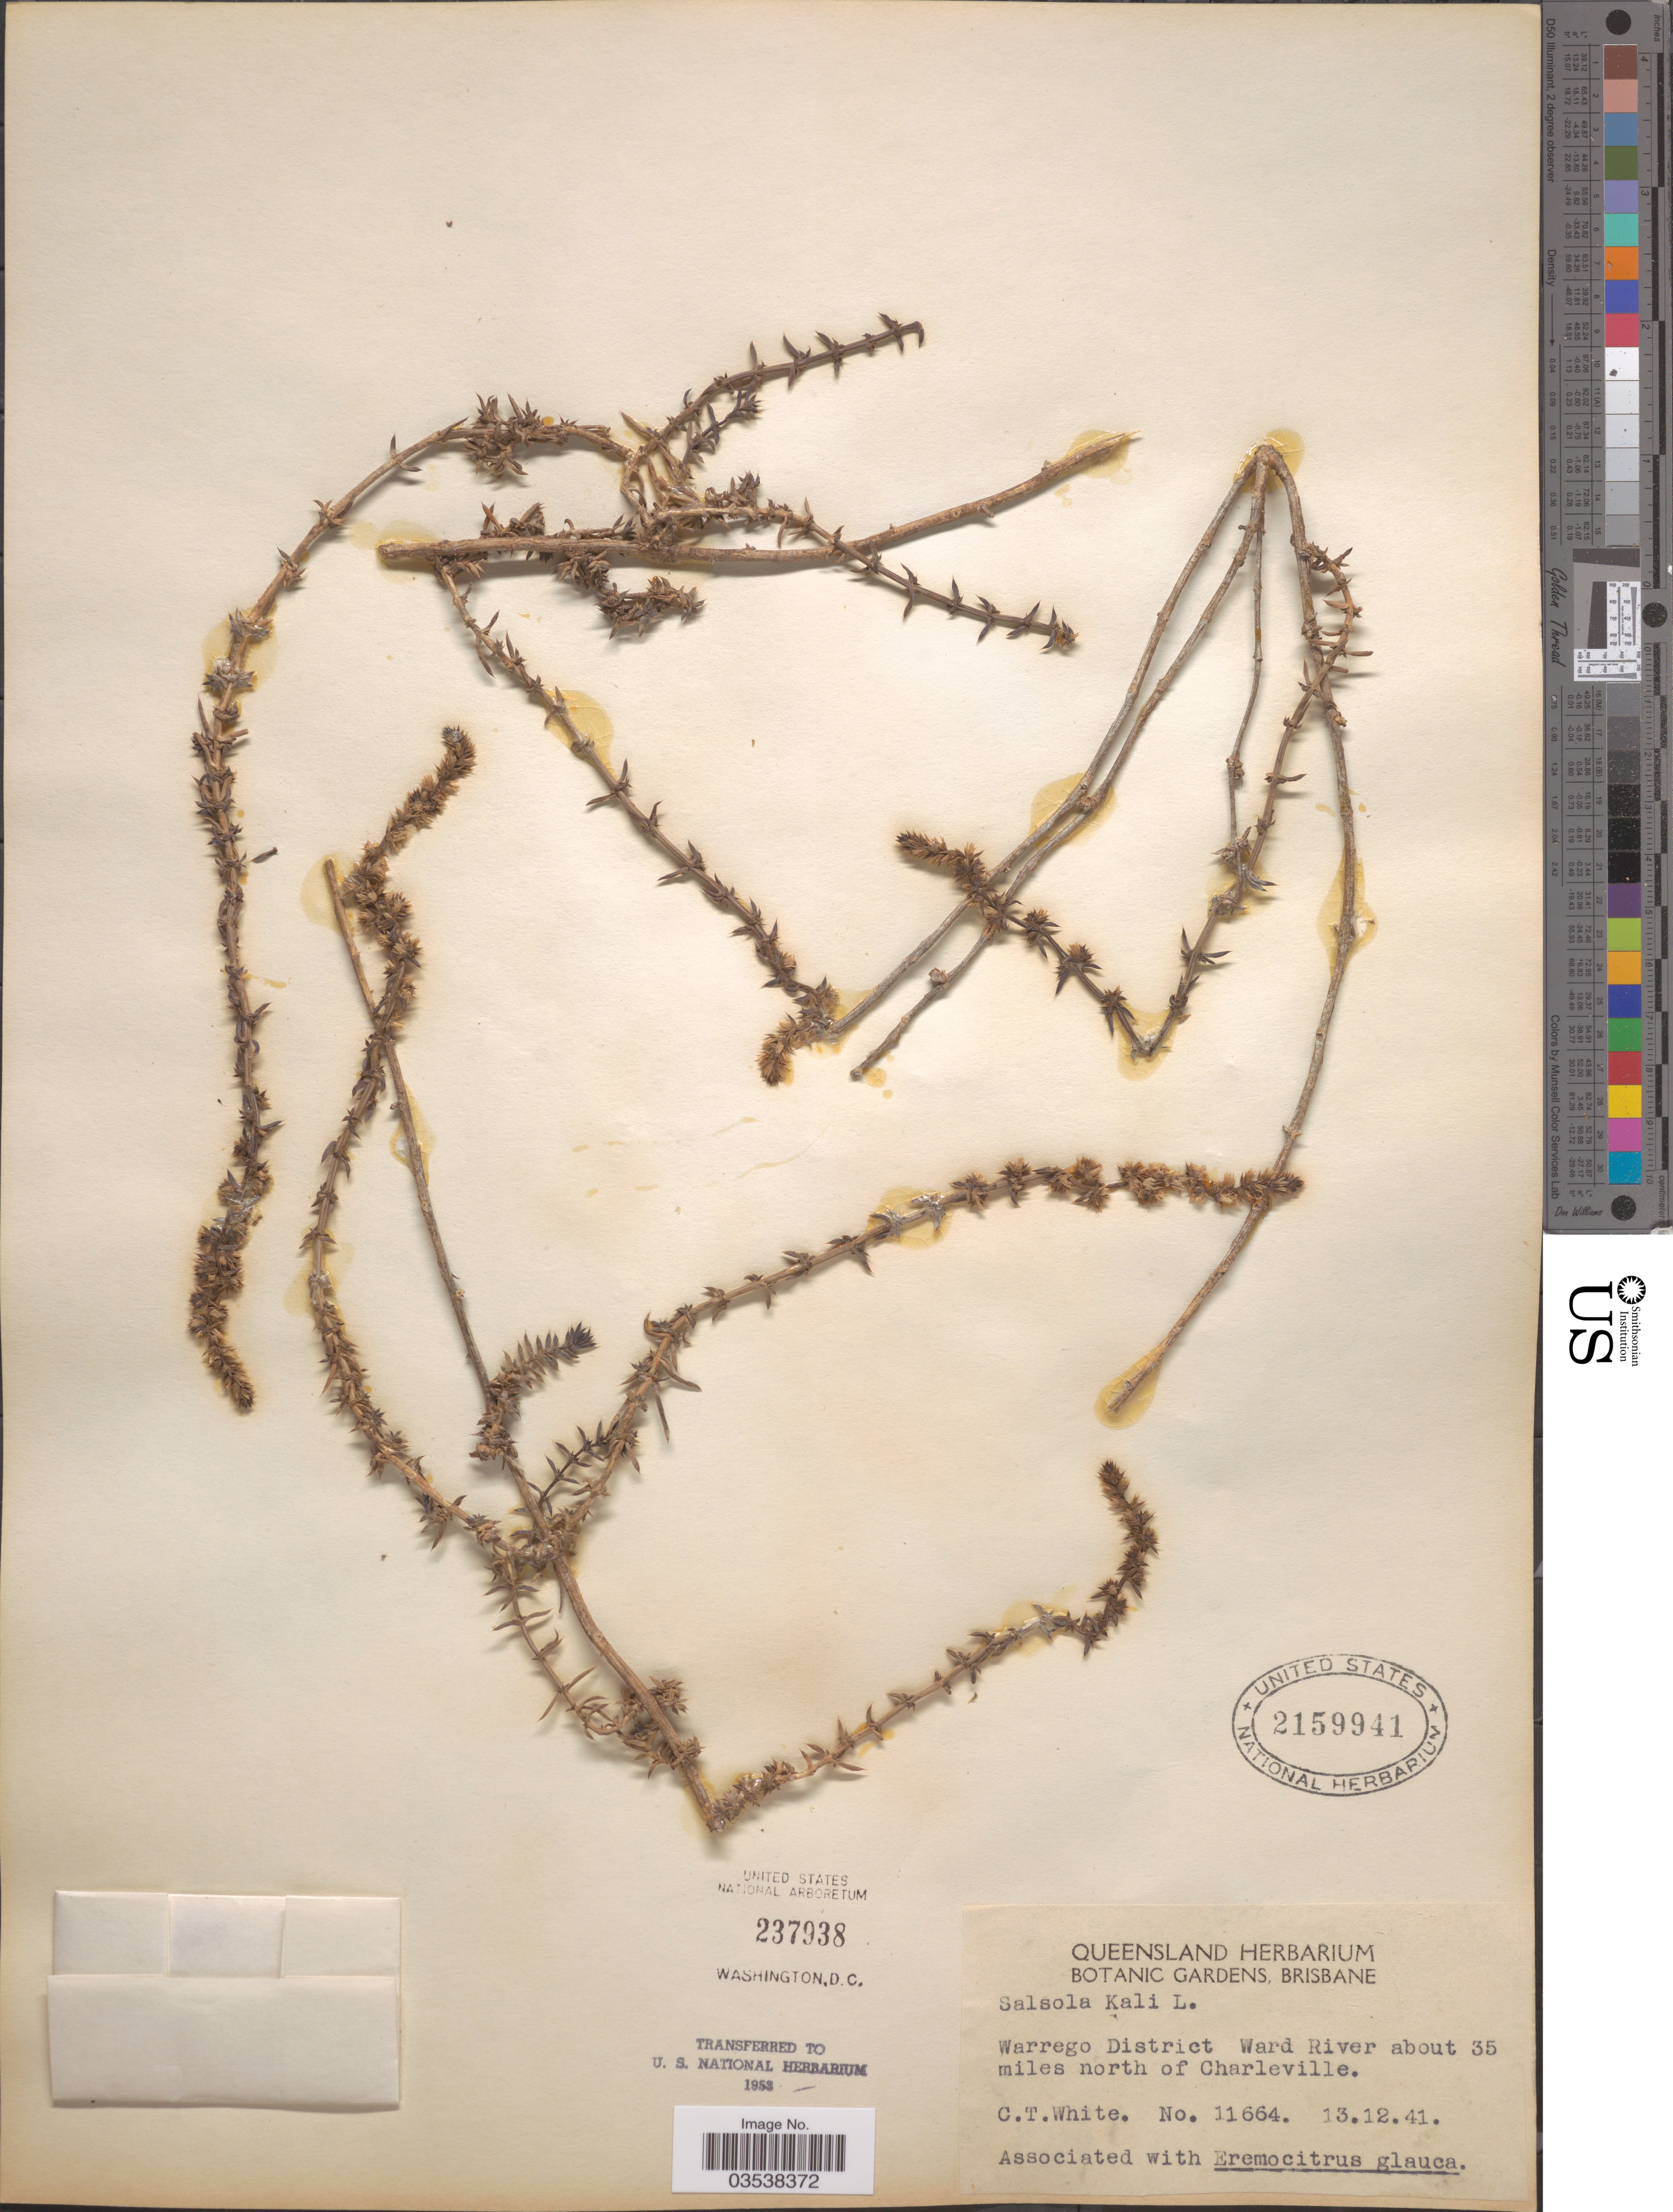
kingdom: Plantae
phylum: Tracheophyta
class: Magnoliopsida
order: Caryophyllales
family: Amaranthaceae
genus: Salsola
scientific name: Salsola kali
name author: L.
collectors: C. T. White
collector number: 11664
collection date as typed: Transcribed d/m/y: 13/12/41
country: Australia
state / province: Queensland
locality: Warrego District Ward River about 35 miles north of Charleville.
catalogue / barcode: US 2159941